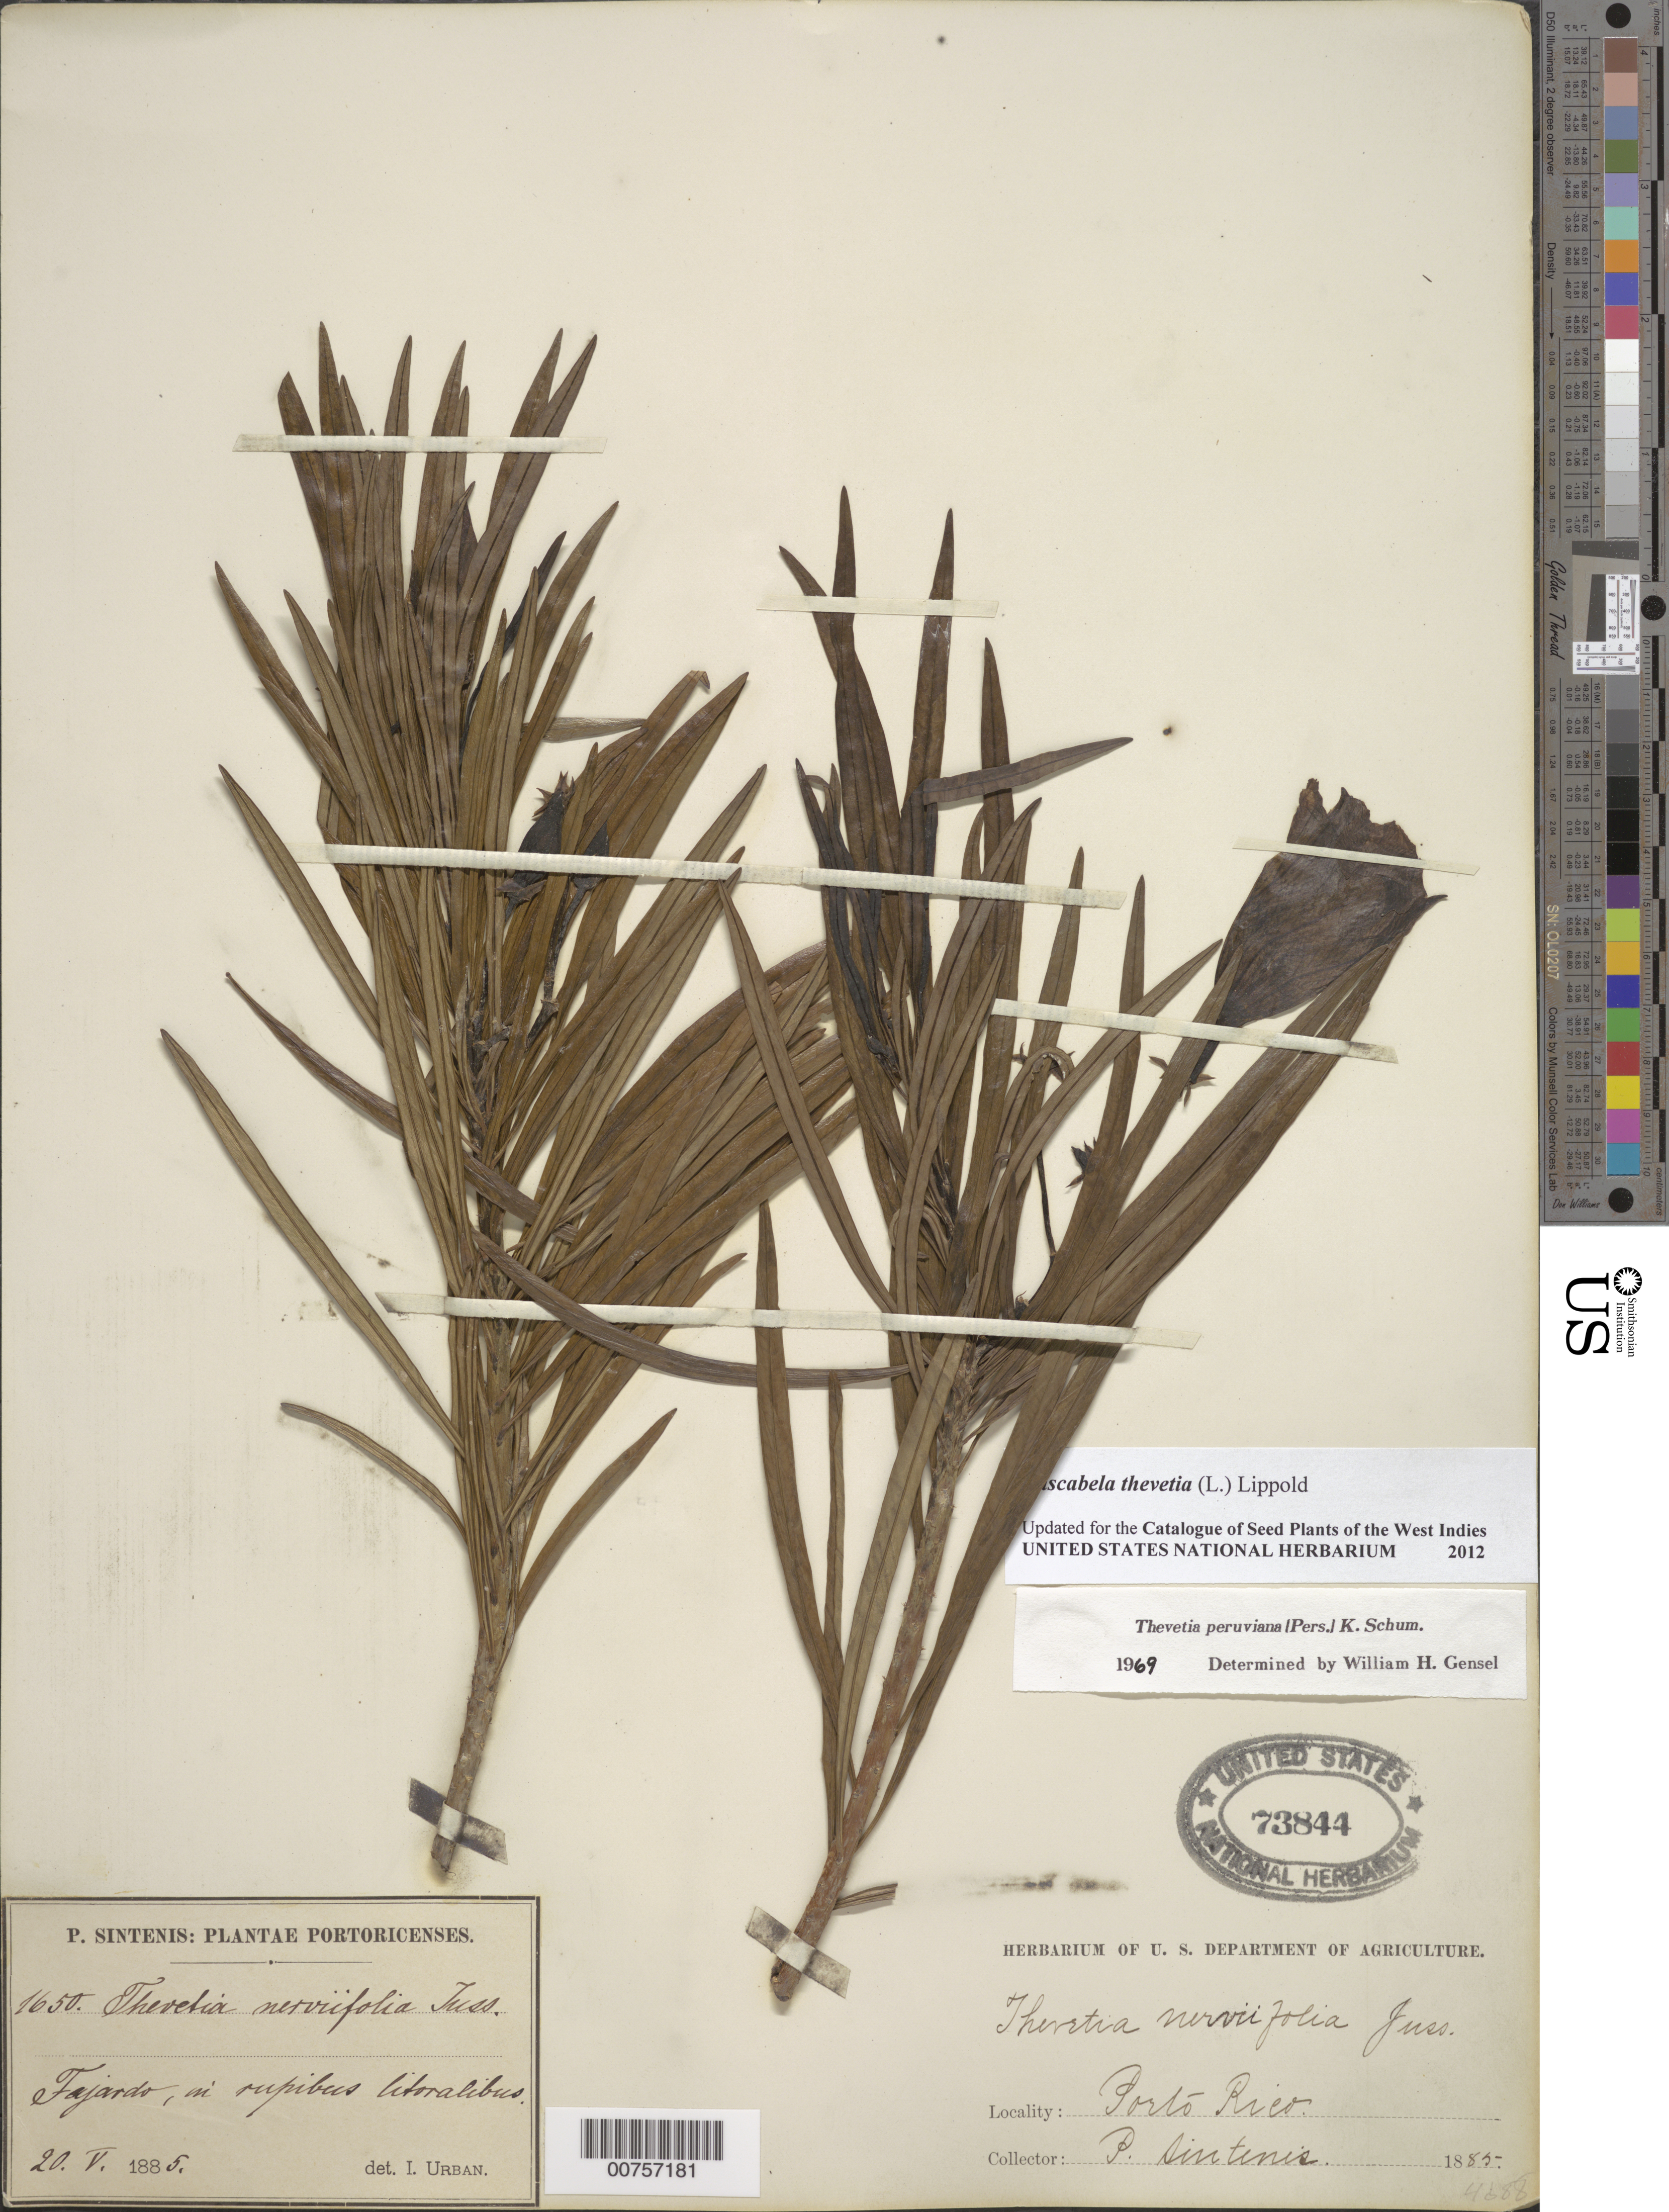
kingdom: Plantae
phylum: Tracheophyta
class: Magnoliopsida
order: Gentianales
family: Apocynaceae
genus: Cascabela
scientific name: Cascabela thevetia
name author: (L.) Lippold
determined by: Gensel, W. H.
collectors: P. Sintenis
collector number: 1650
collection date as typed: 20 May 1885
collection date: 1885-05-20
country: Puerto Rico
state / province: Fajardo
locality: Fajardo, in rupibus litoralibus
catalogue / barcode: US 73844